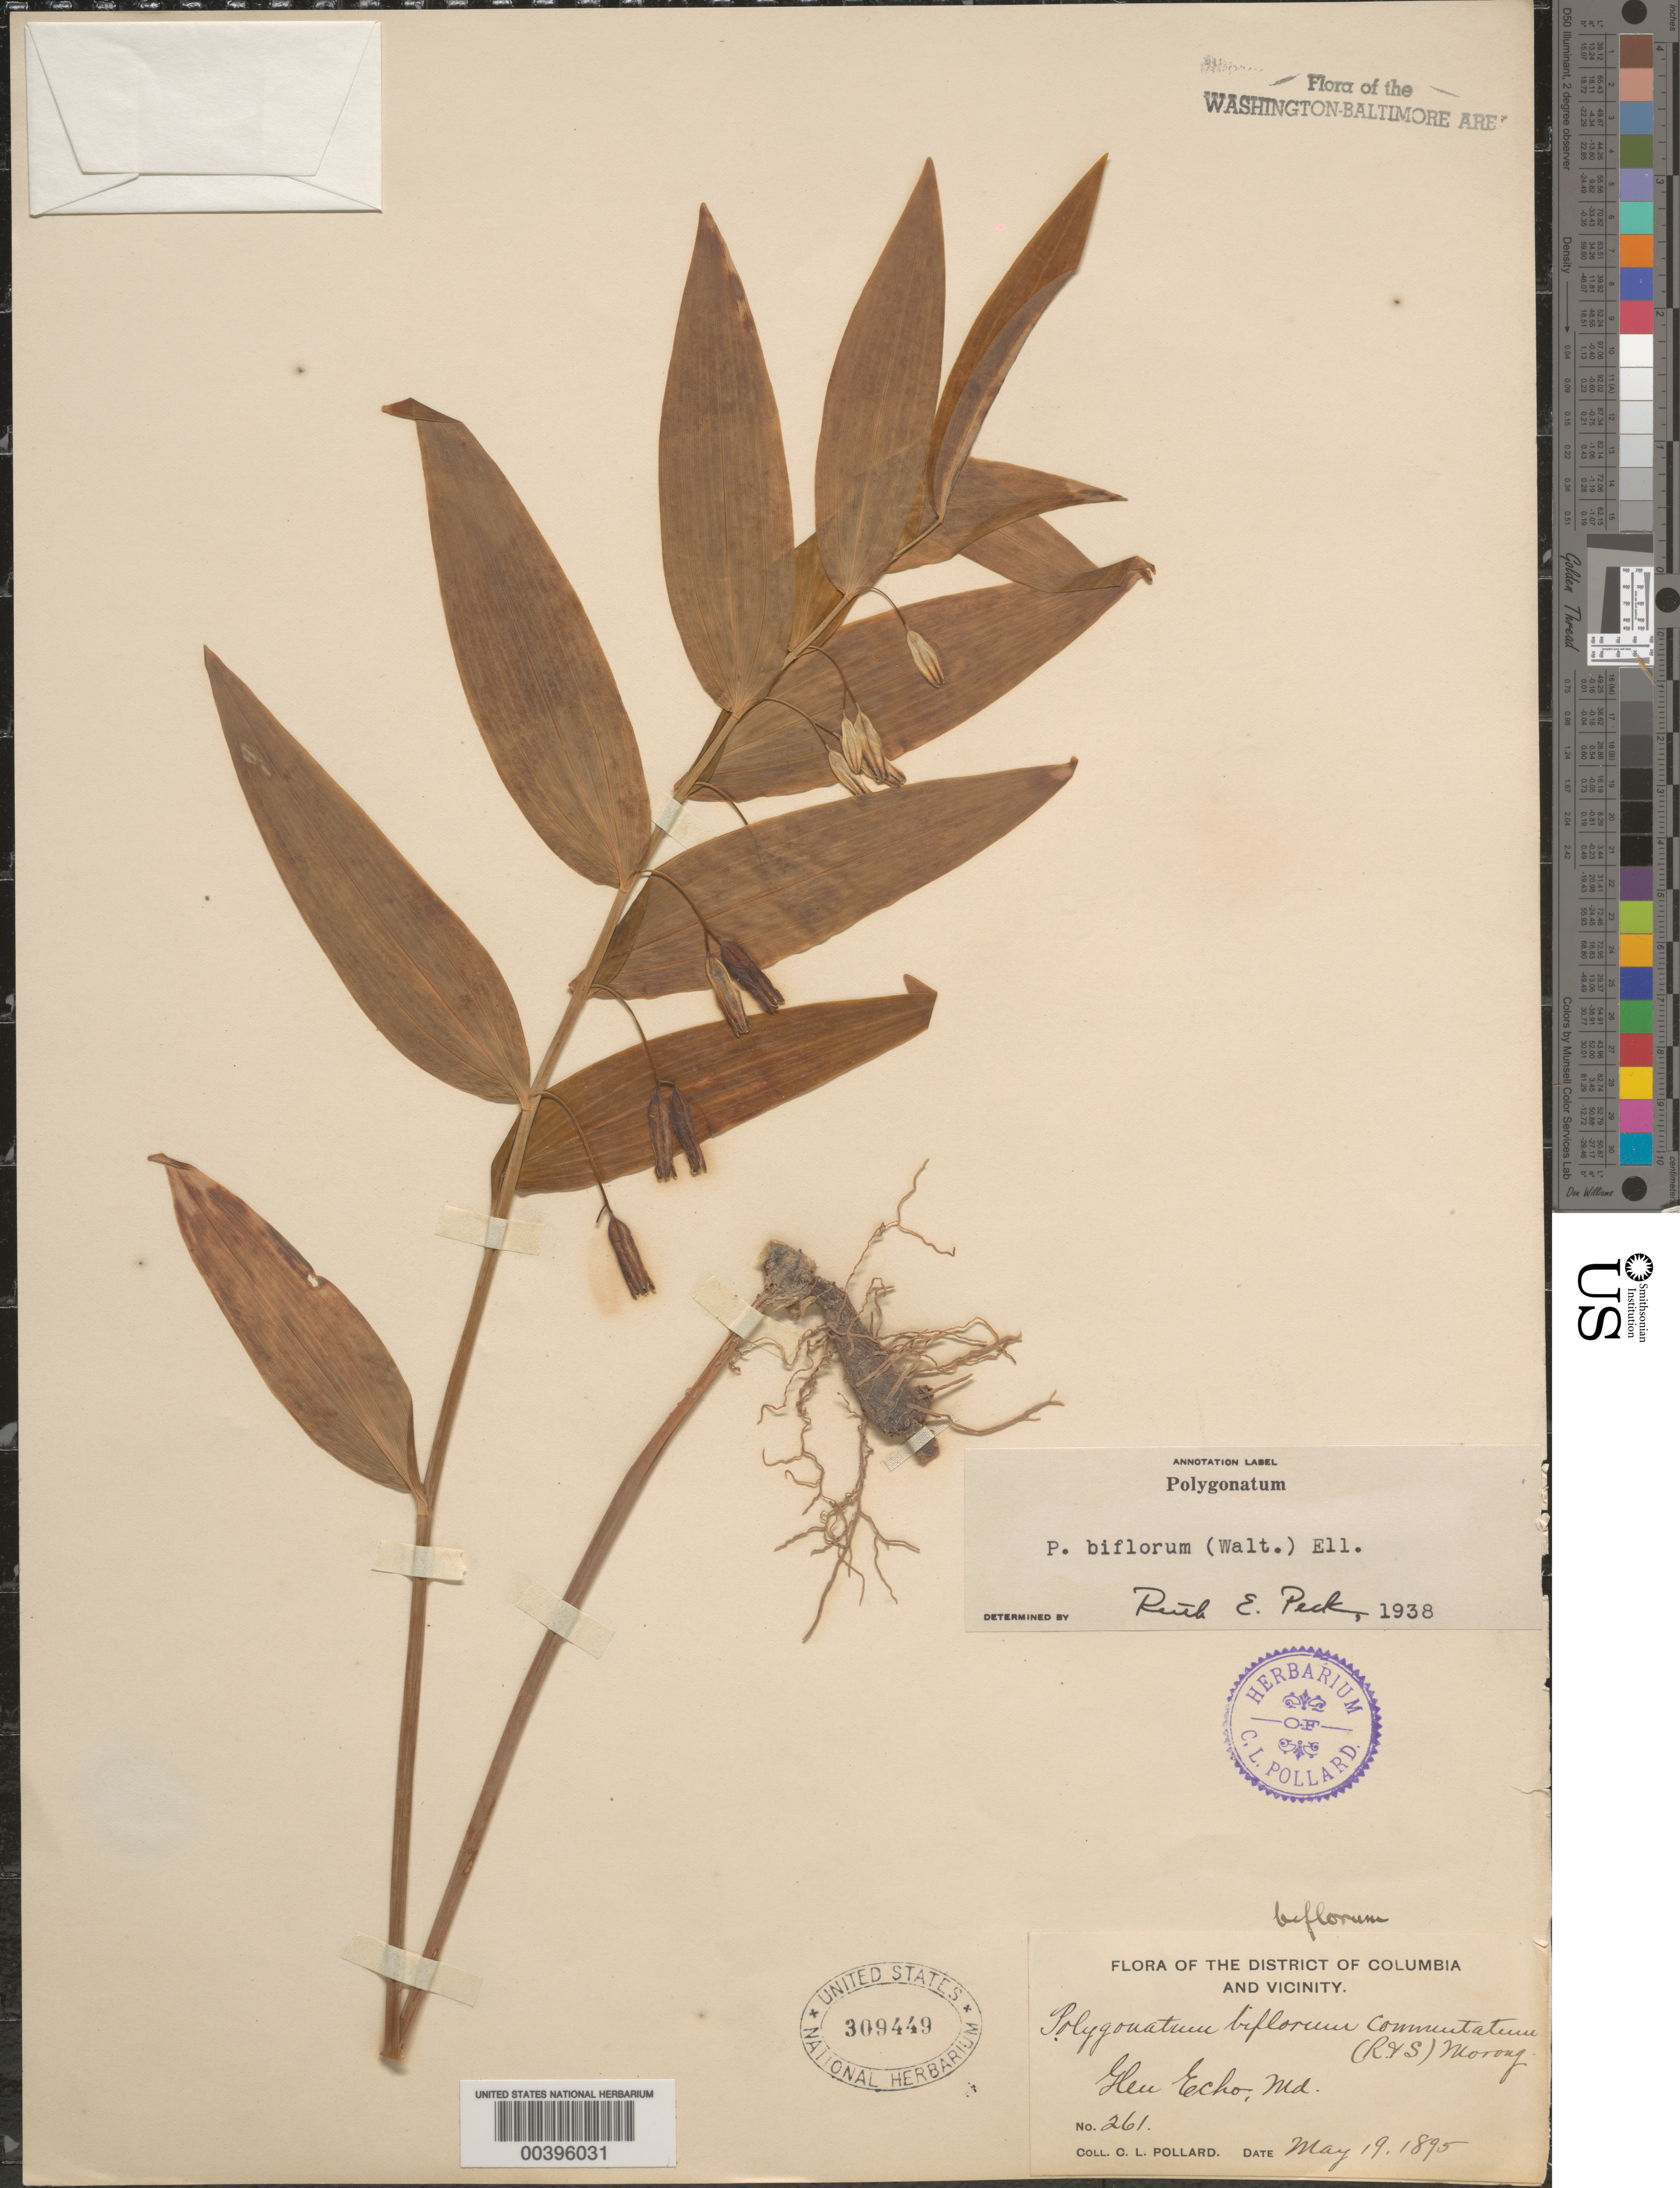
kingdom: Plantae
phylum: Tracheophyta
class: Liliopsida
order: Asparagales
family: Asparagaceae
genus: Polygonatum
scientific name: Polygonatum biflorum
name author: (Walter) Elliott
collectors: C. L. Pollard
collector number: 261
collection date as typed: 19 May 1895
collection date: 1895-05-19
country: United States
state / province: Maryland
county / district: Montgomery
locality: Glen Echo C. & O. Canal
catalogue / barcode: US 309449